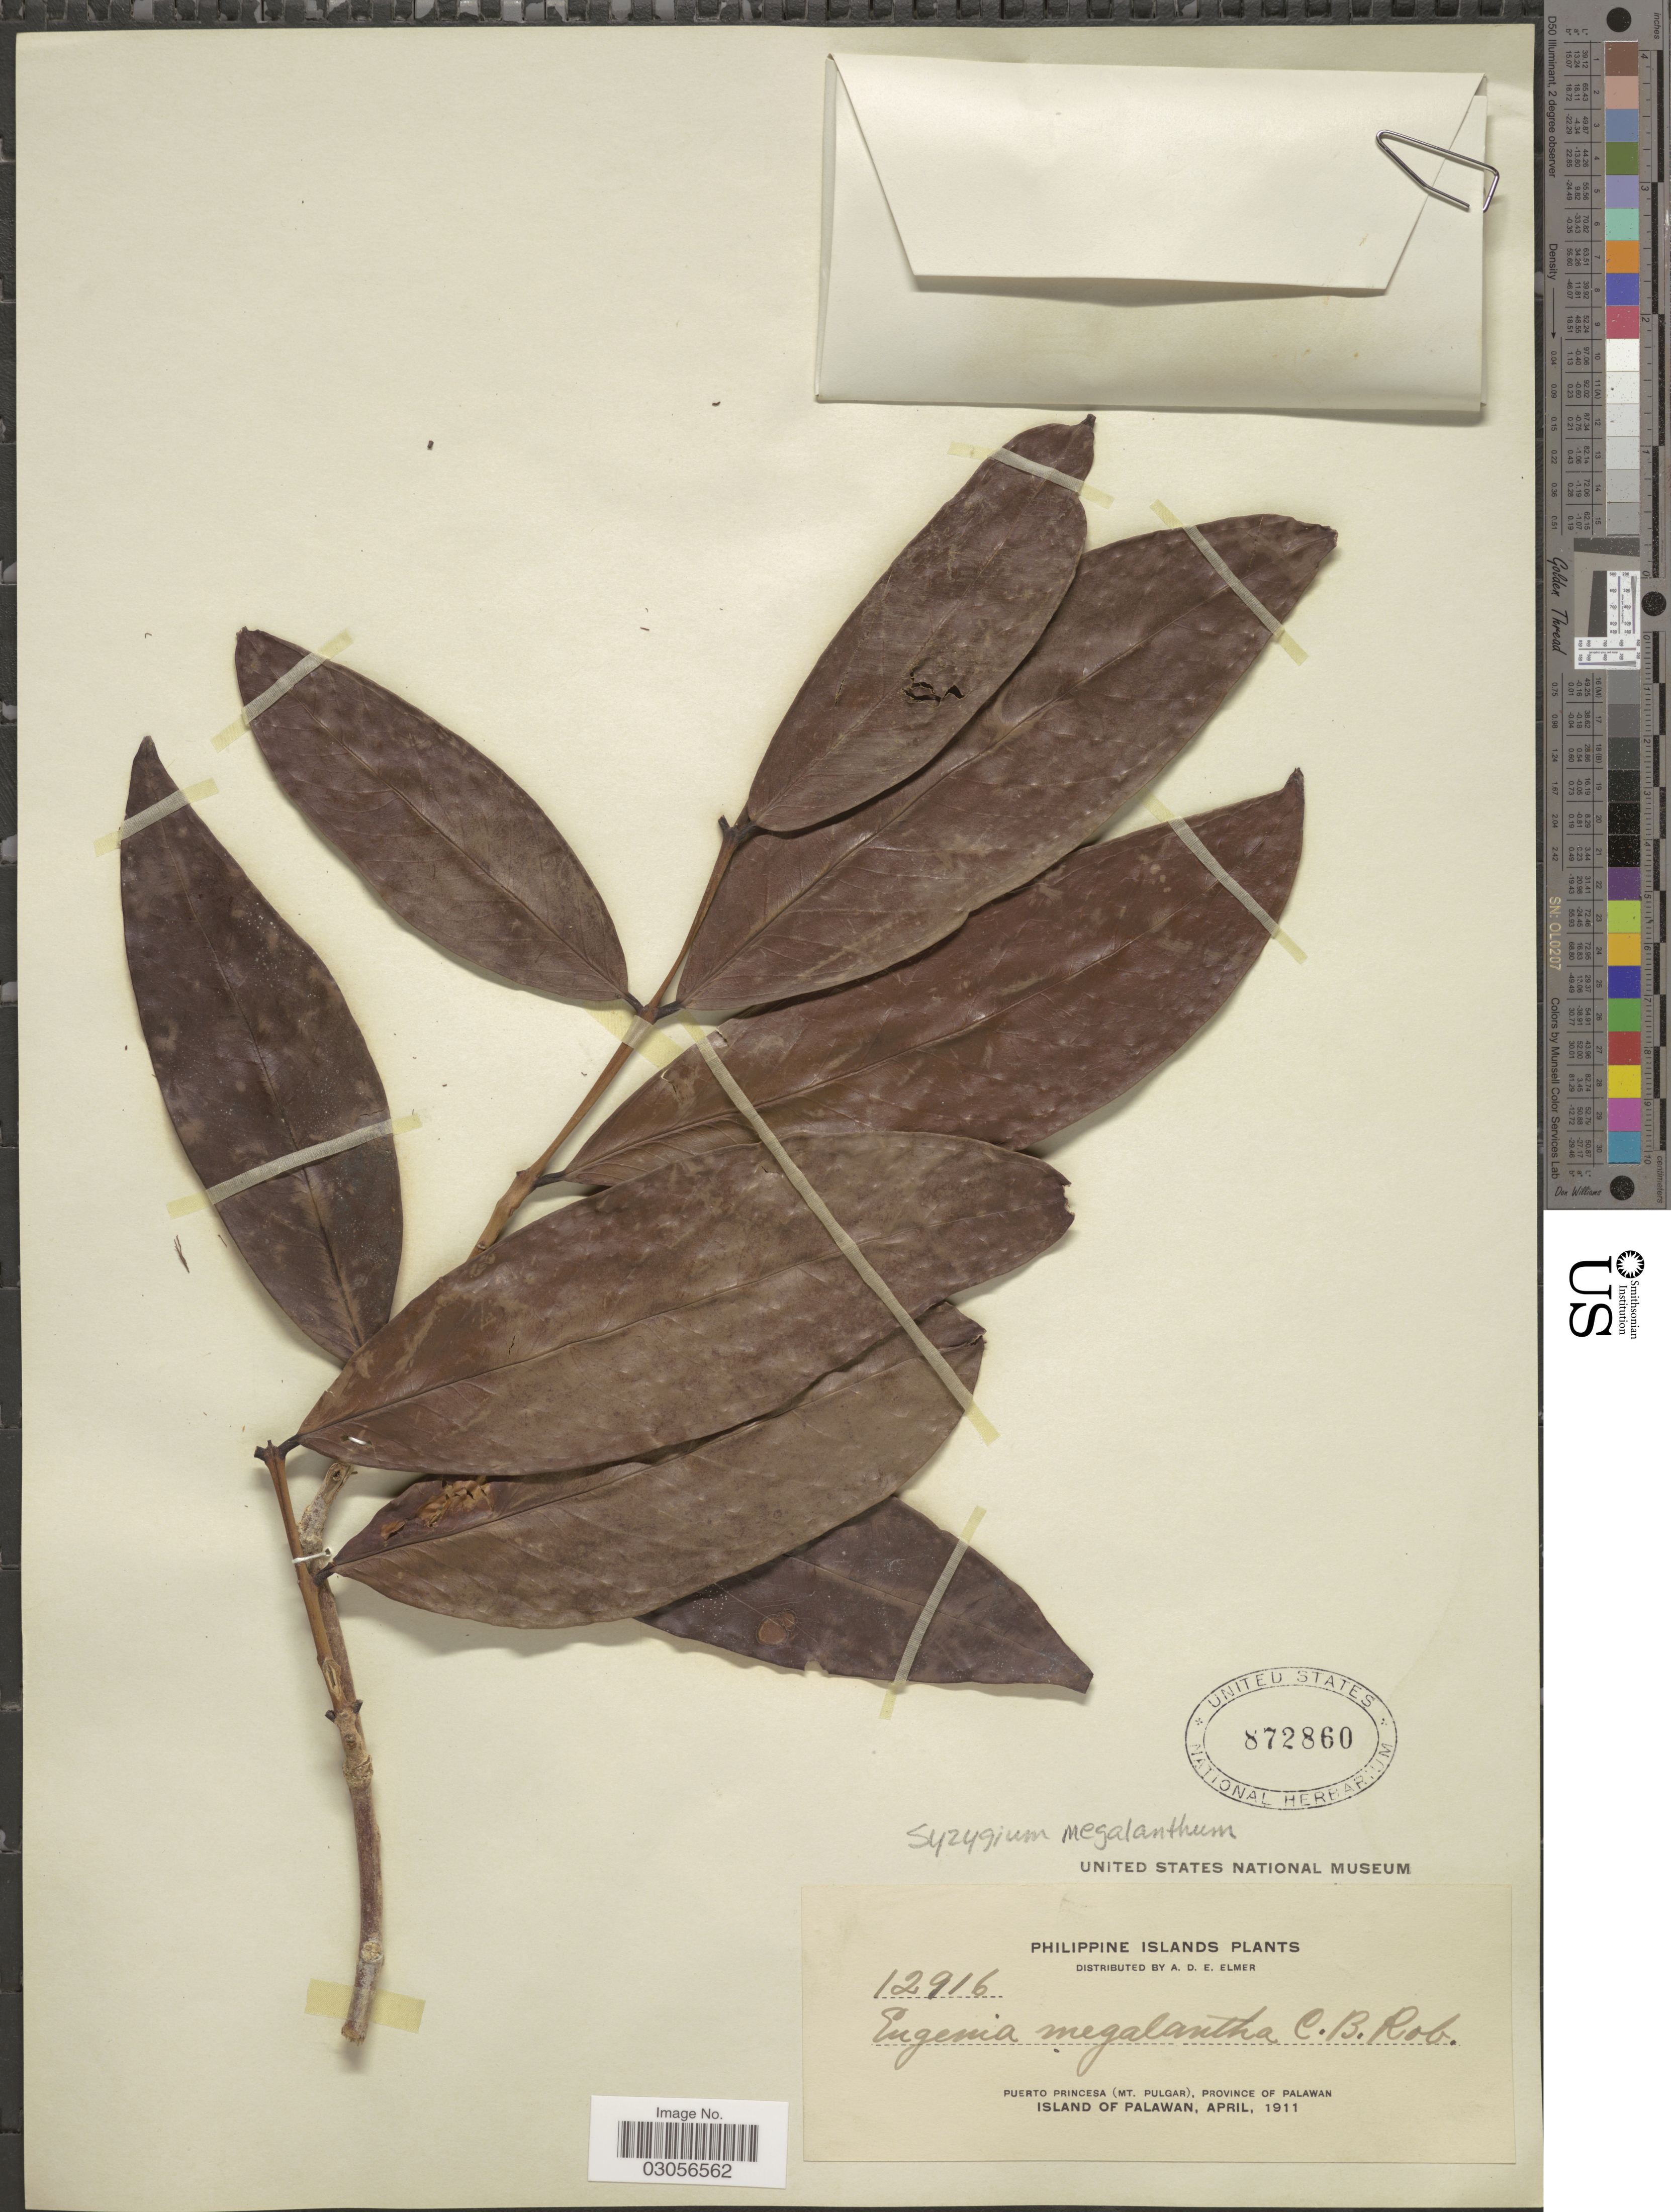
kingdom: Plantae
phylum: Tracheophyta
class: Magnoliopsida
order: Myrtales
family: Myrtaceae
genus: Syzygium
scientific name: Syzygium megalanthum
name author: (C.B. Rob.) Merr.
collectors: A. D. E. Elmer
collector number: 12916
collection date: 1911-04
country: Philippines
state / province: Mimaropa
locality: Philippine Islands, Puerto Princesa (Mt. Pulgar), Province of Palawan, Island of Palawan.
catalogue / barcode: US 872860